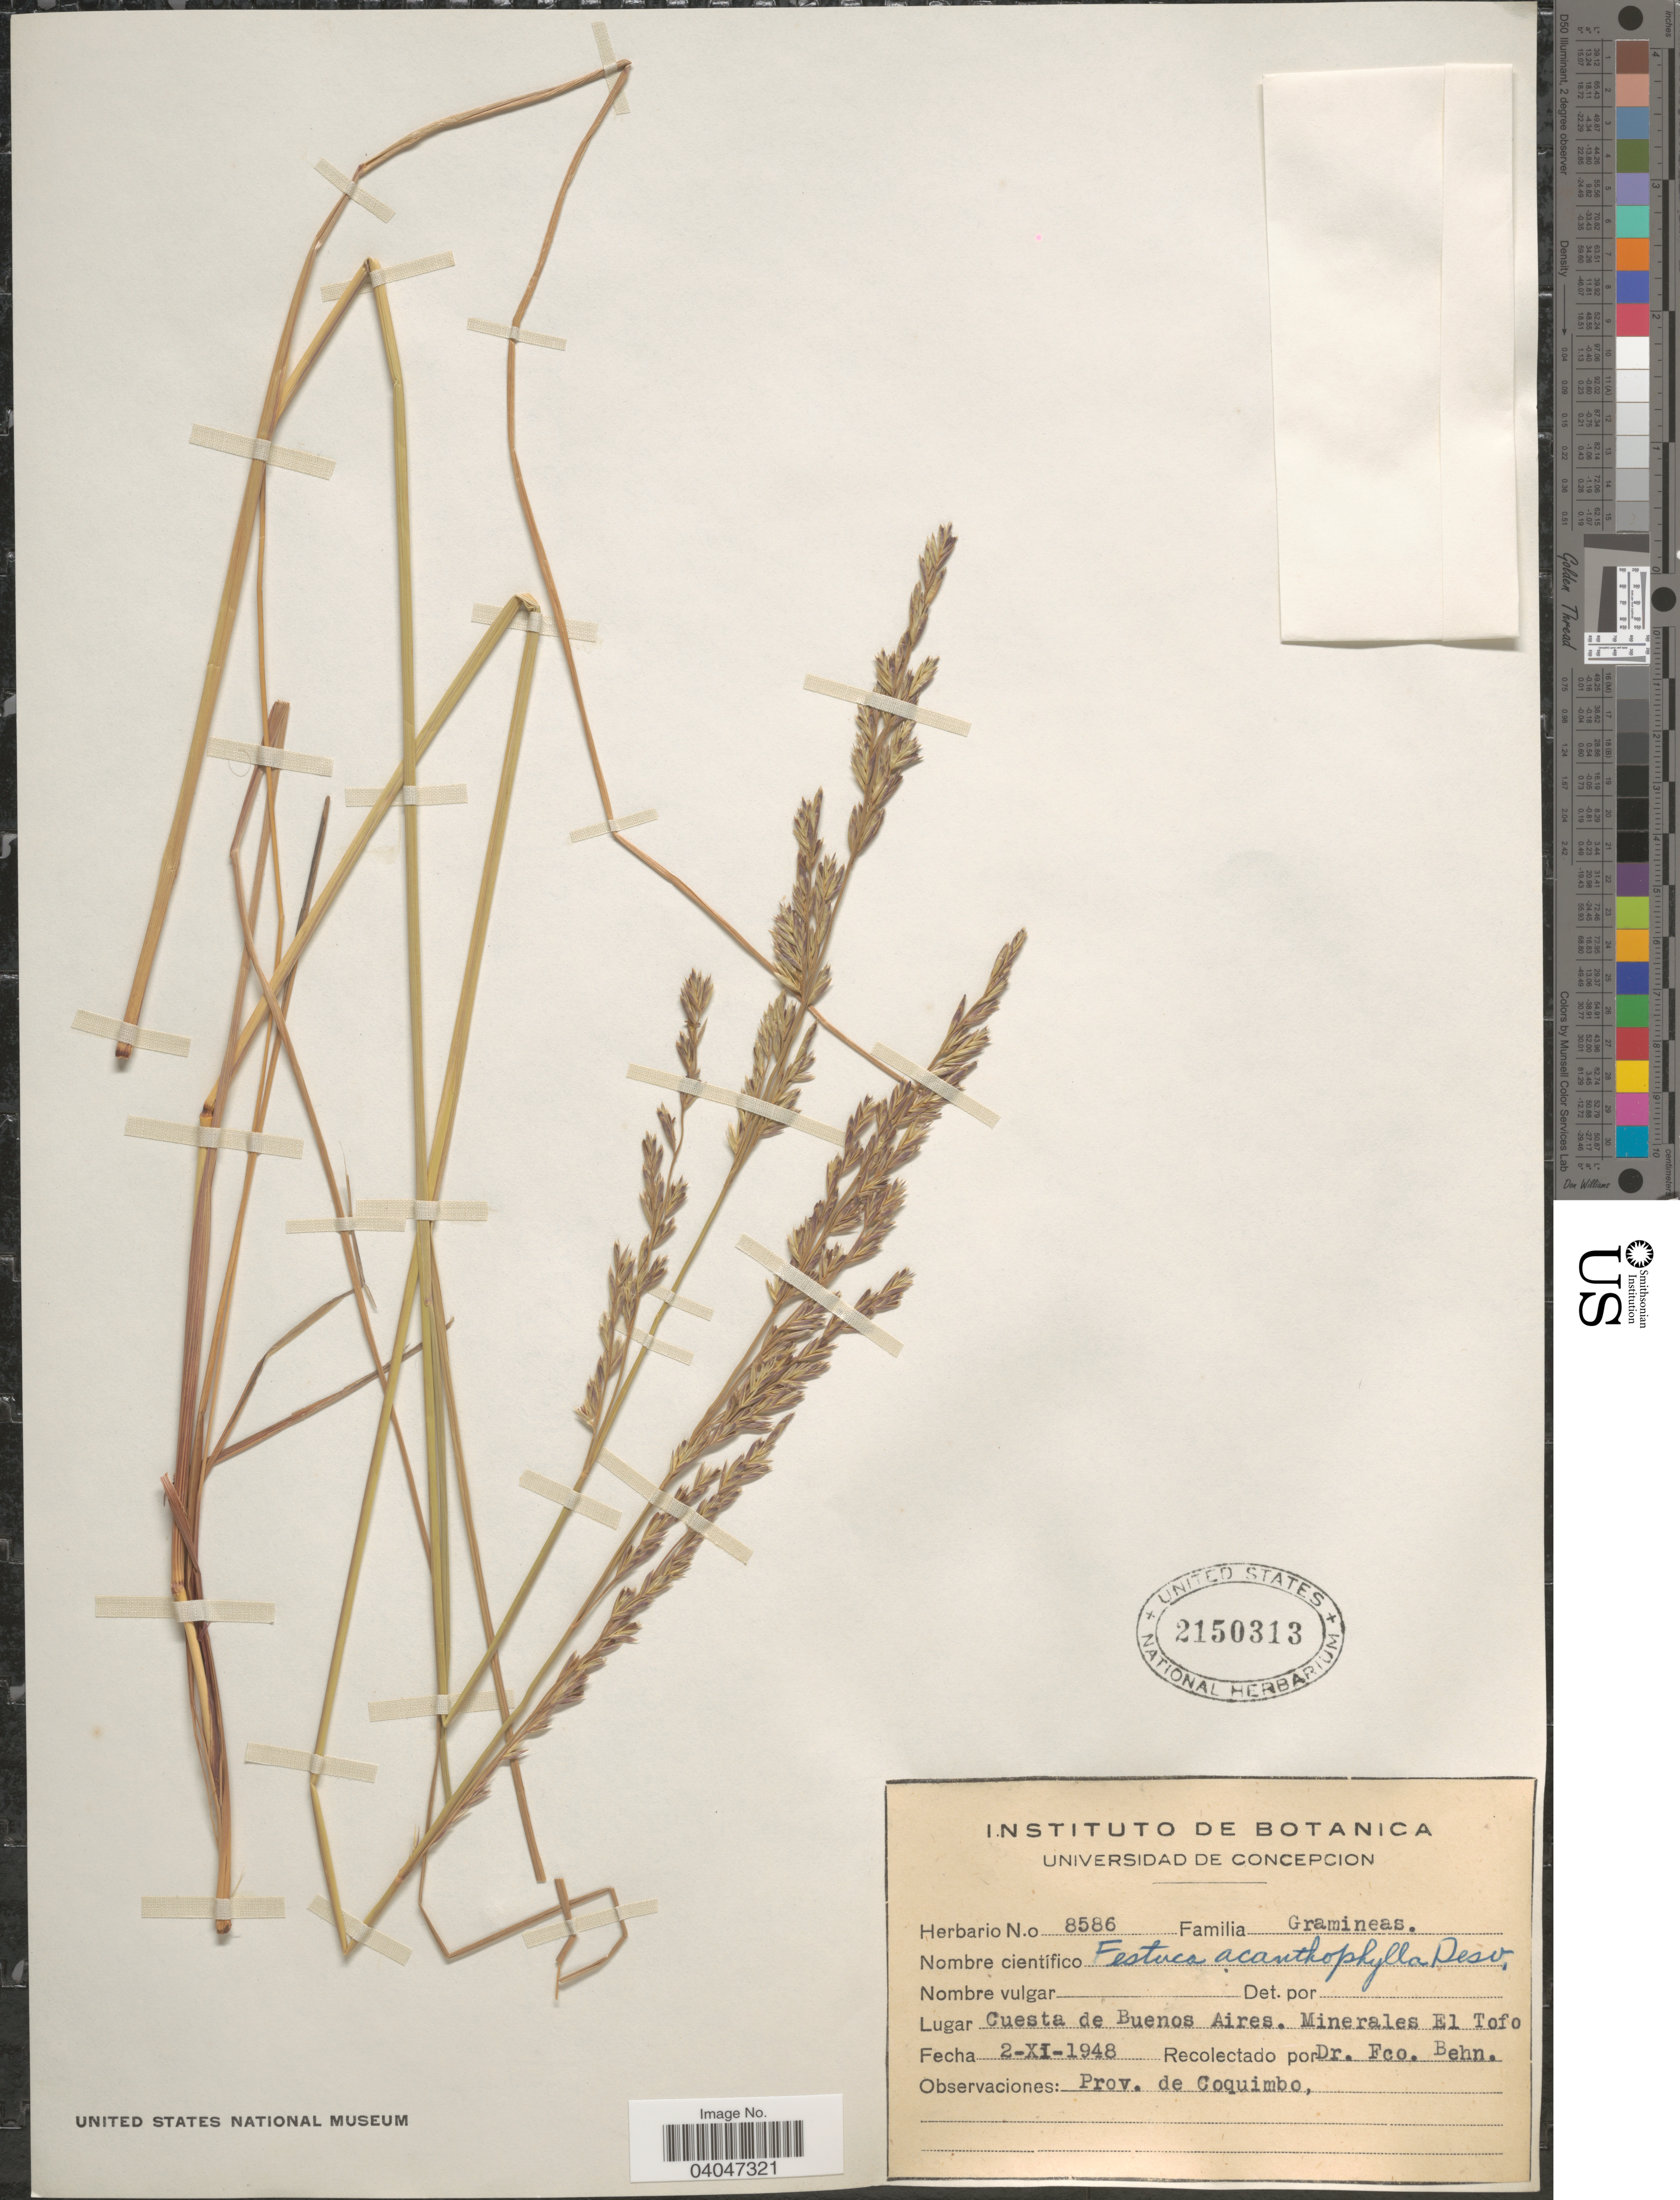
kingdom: Plantae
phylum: Tracheophyta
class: Liliopsida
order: Poales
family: Poaceae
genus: Festuca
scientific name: Festuca acanthophylla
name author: É. Desv.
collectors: F. Behn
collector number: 8586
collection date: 1948-11-02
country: Chile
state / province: Coquimbo (IV)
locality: Cuesta de Buenos Aires. Minerales El Tofo.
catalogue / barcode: US 2150313